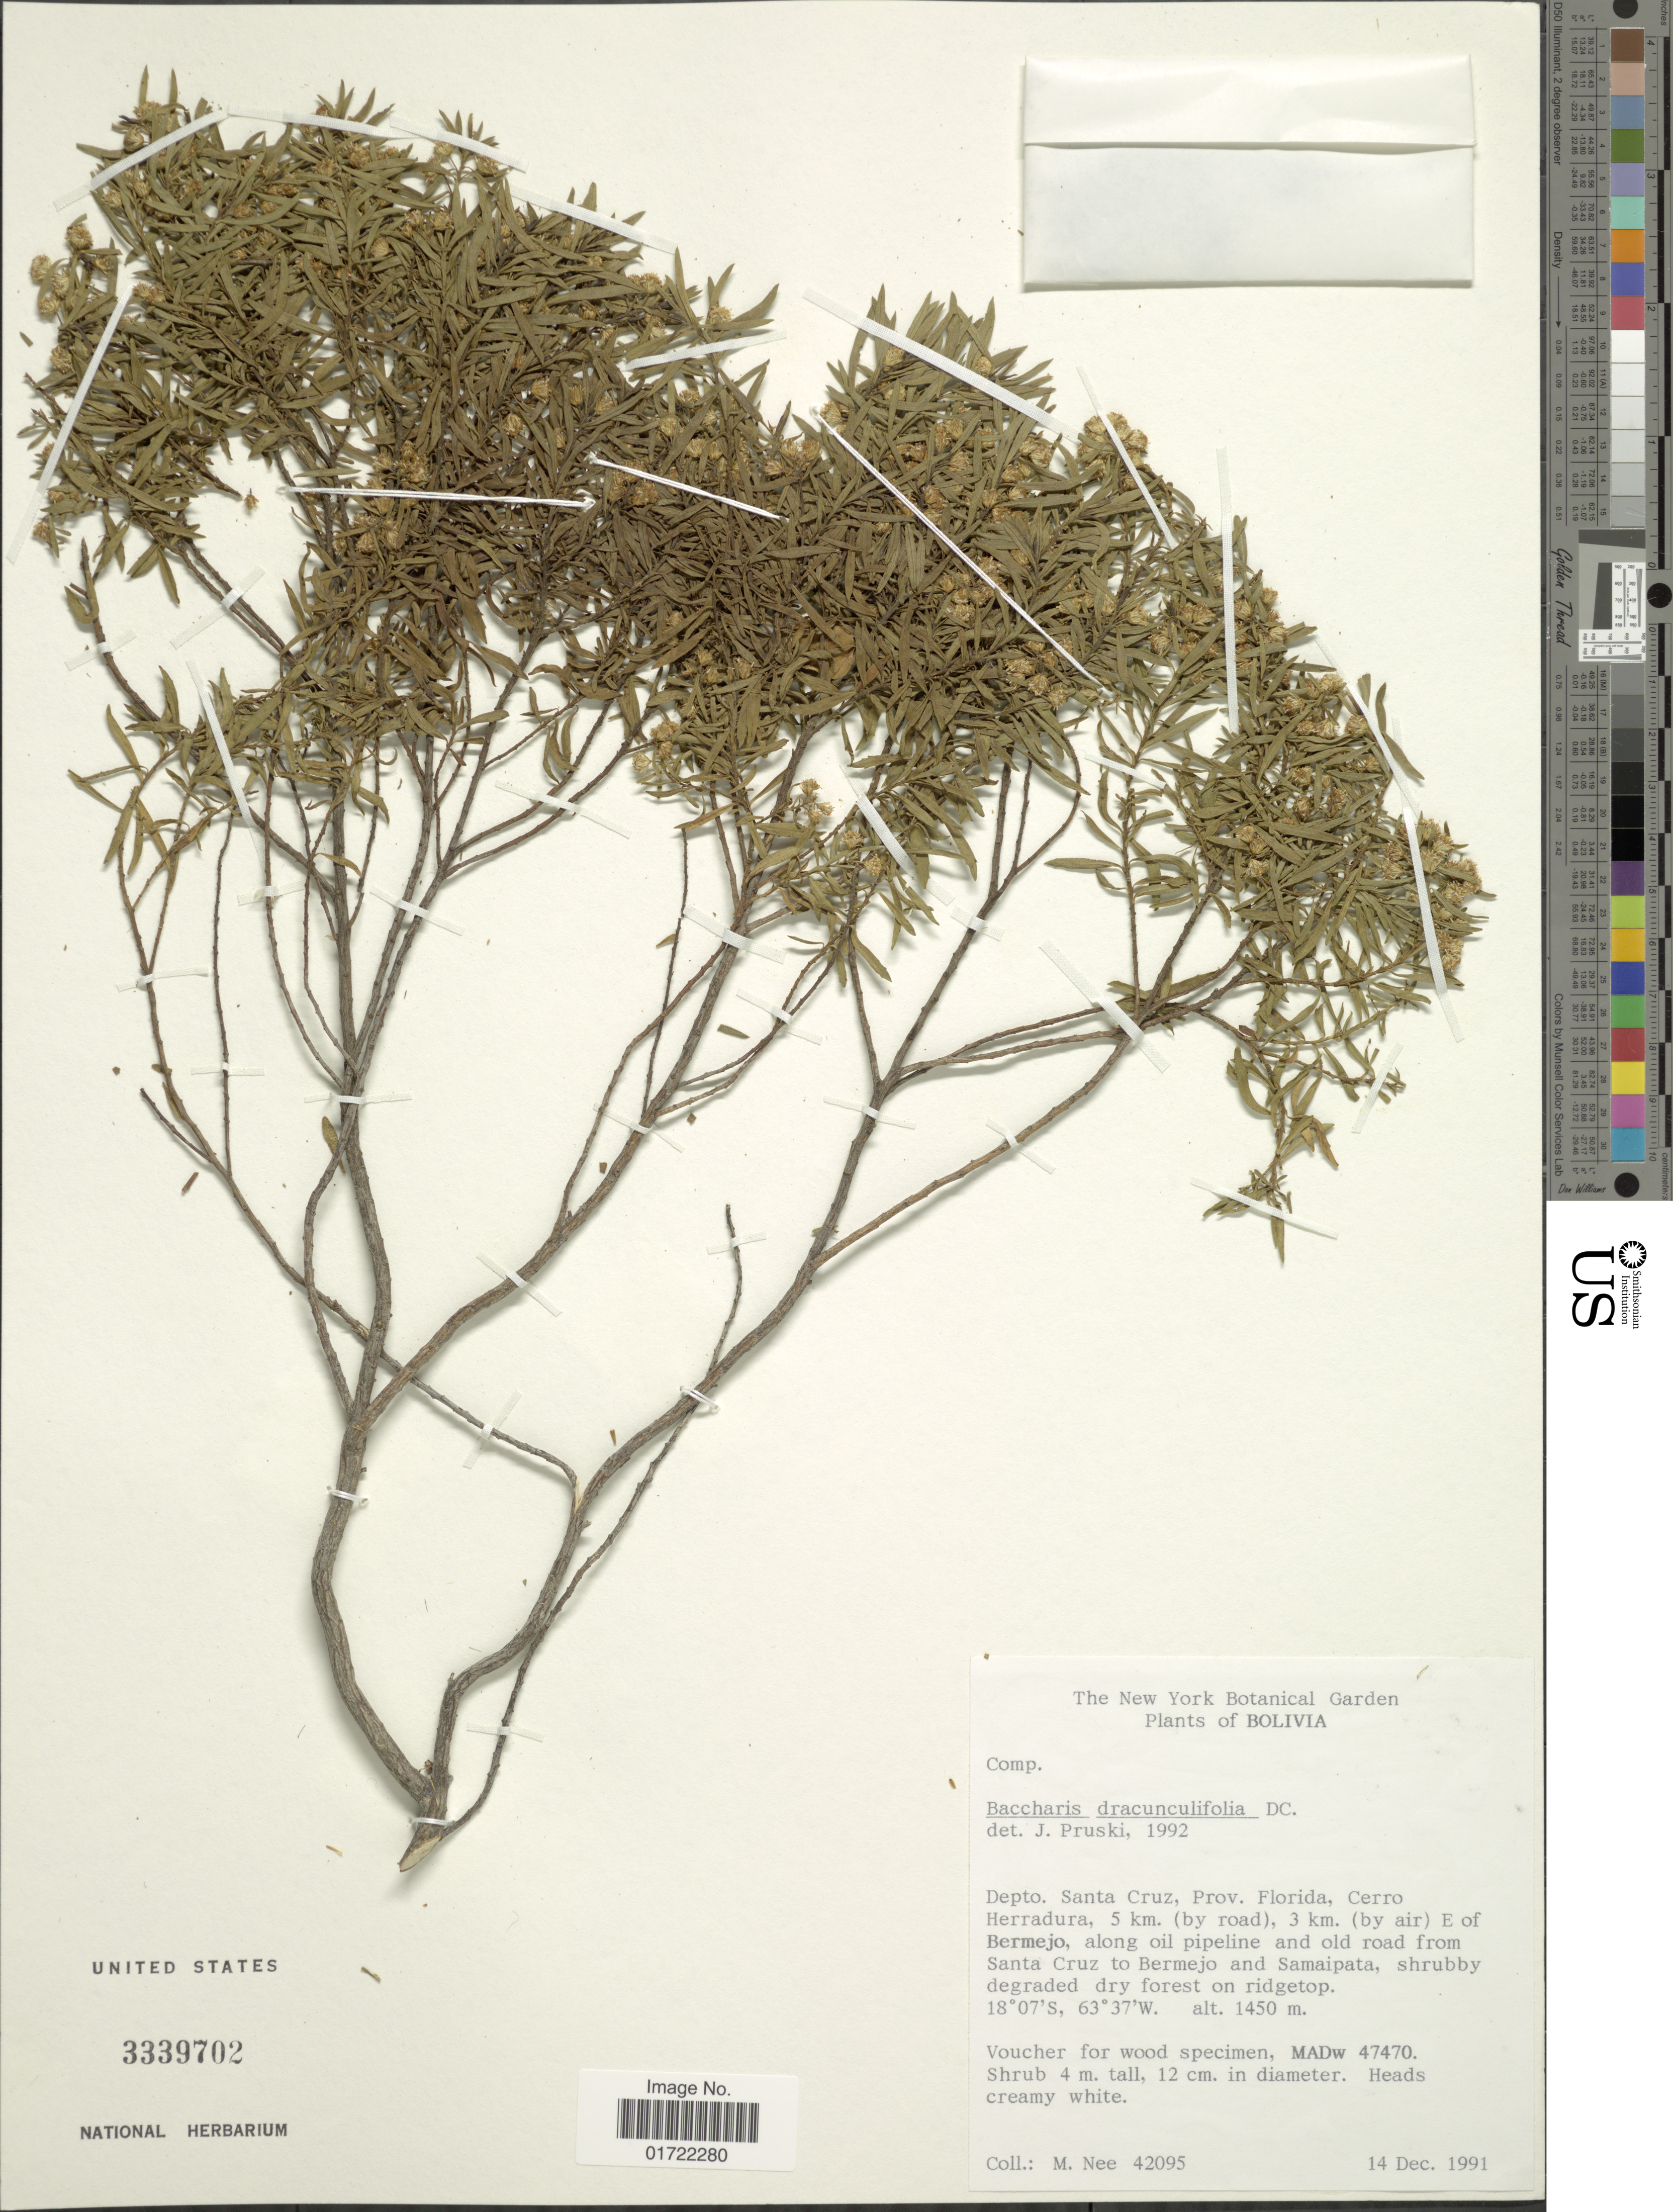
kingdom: Plantae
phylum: Tracheophyta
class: Magnoliopsida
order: Asterales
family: Asteraceae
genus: Baccharis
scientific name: Baccharis dracunculifolia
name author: DC.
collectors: M. Nee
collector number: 42095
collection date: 1991-12-14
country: Bolivia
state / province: Santa Cruz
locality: Prov. Florida, Cerro Herradura, 5 km (by road), 3 km (by air) E of Bermejo, along oil pipeline and old road from Santa Cruz to Bermejo and Samaipata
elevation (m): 1450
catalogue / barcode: US 3339702